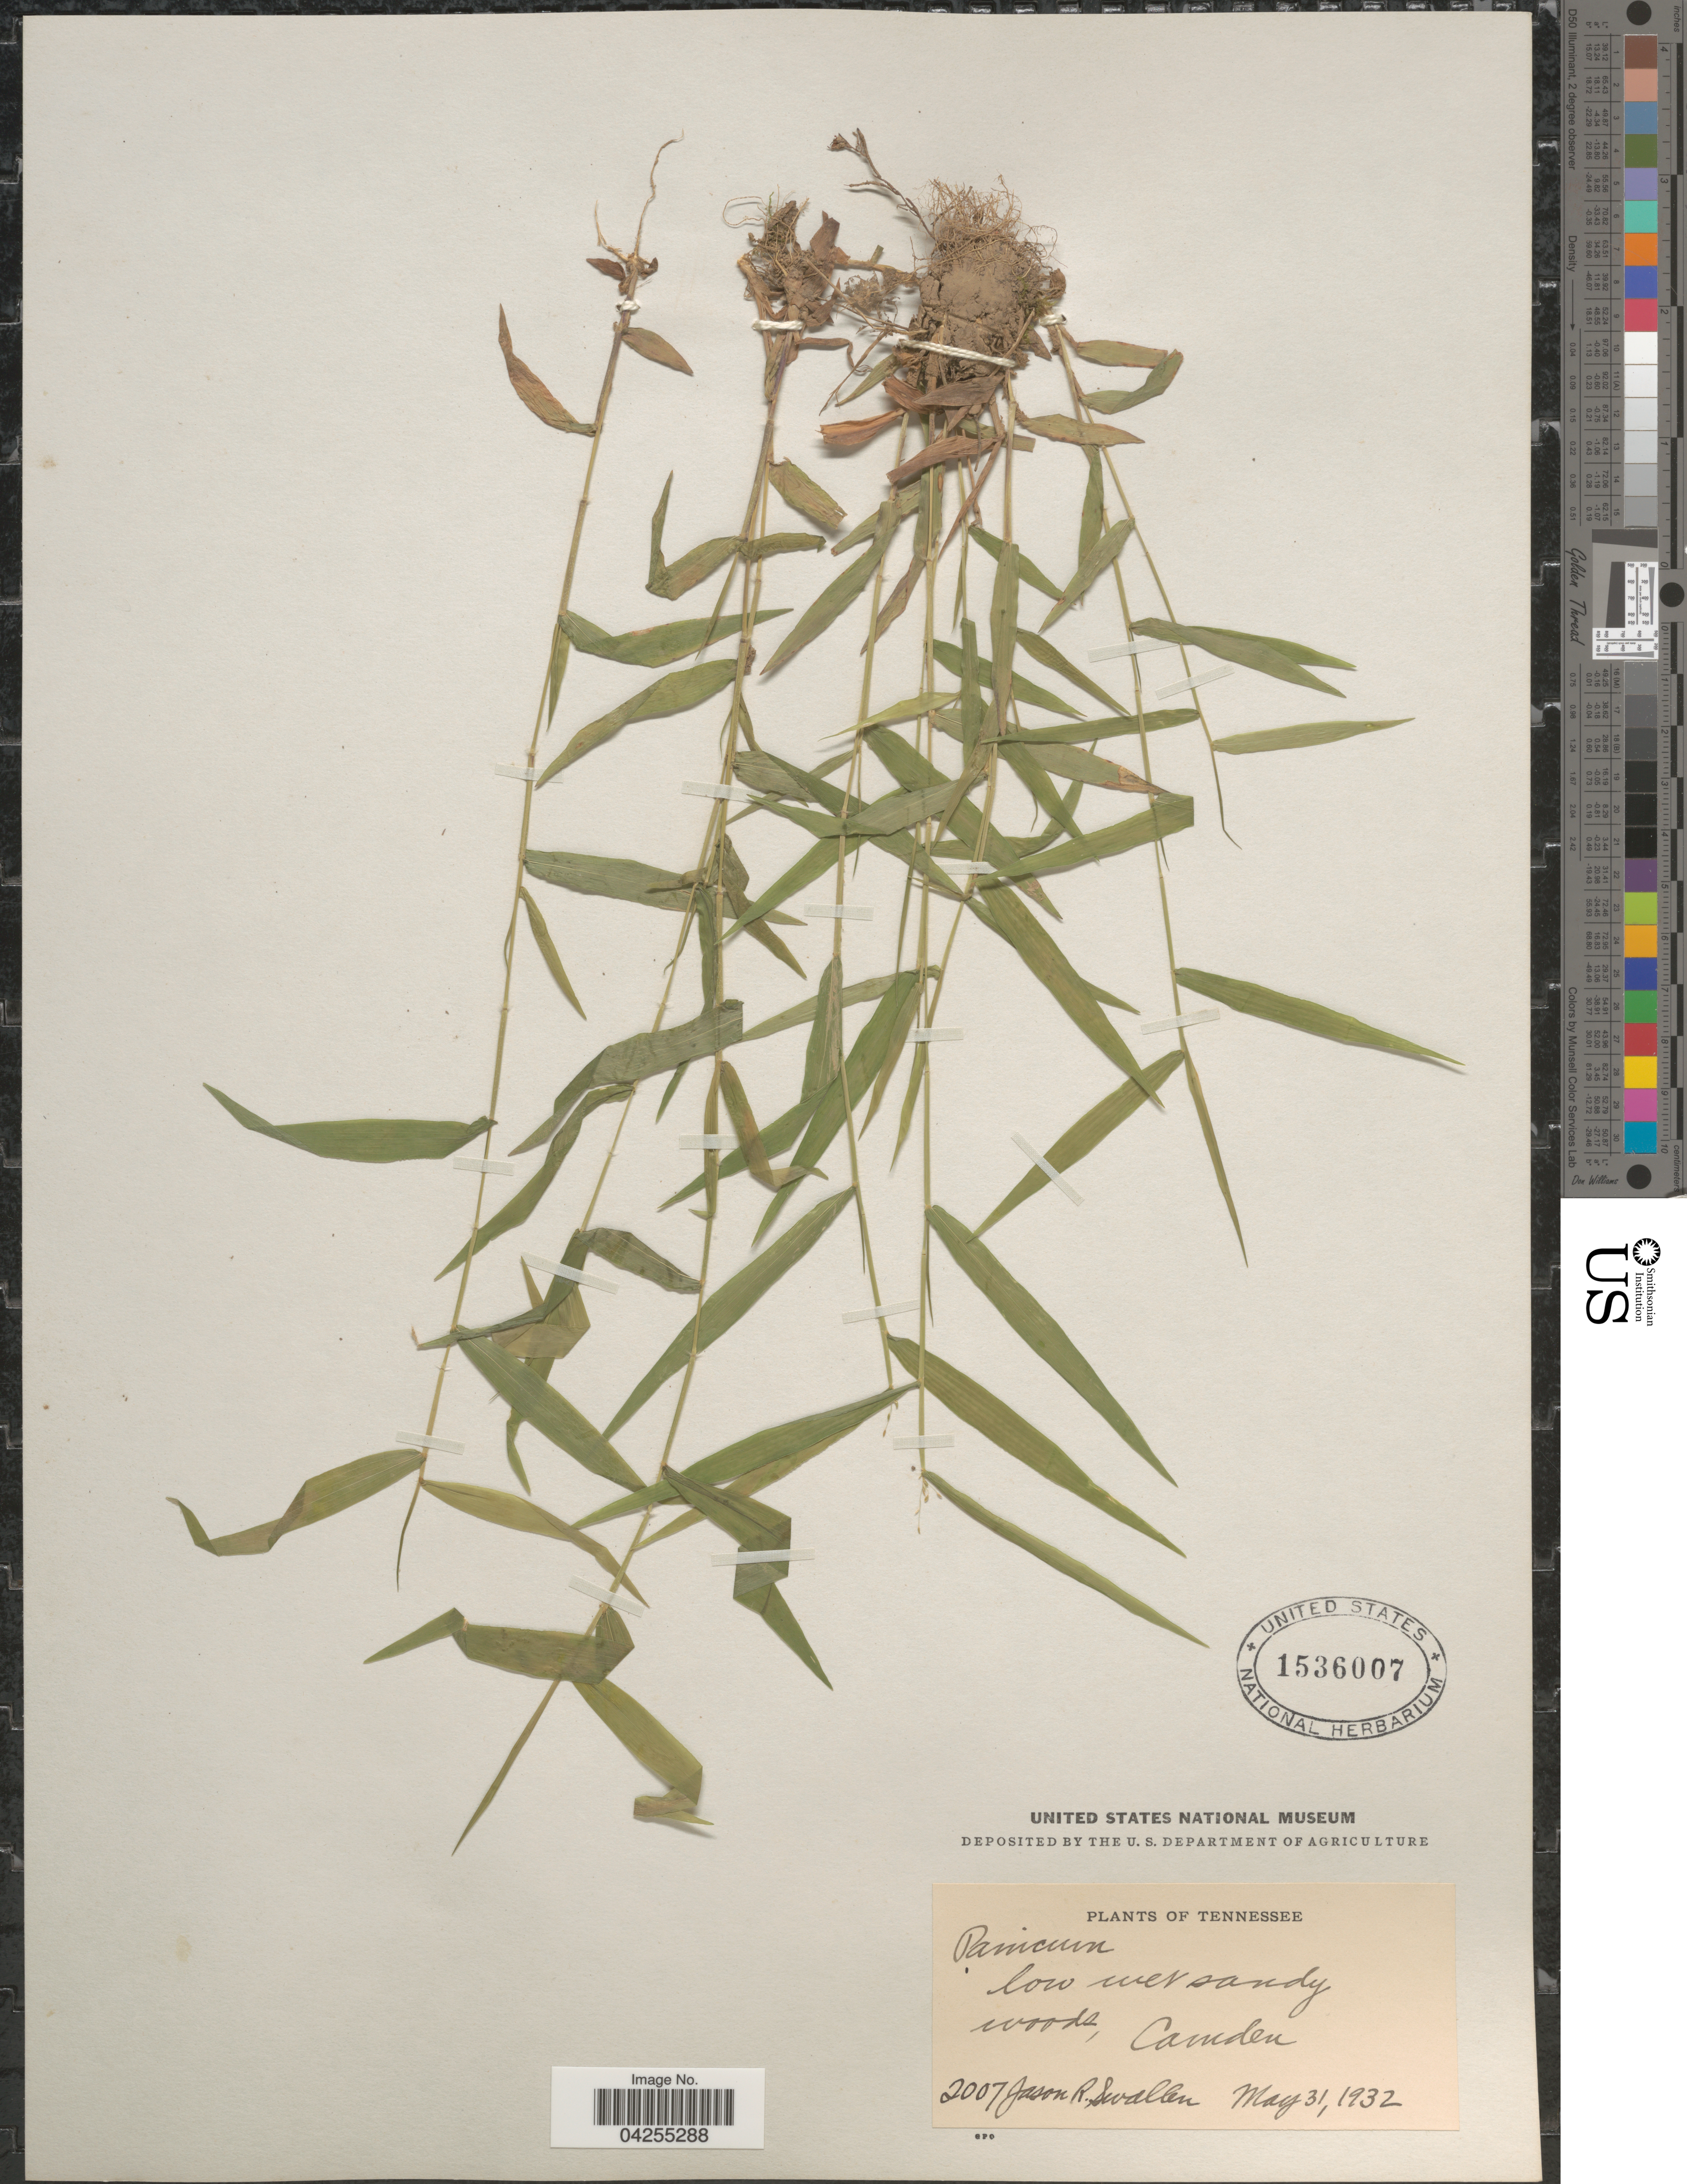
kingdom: Plantae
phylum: Tracheophyta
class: Liliopsida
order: Poales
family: Poaceae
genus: Dichanthelium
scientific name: Dichanthelium dichotomum var. dichotomum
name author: (L.) Gould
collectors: J. R. Swallen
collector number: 2007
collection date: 1932-05-31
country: United States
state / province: Tennessee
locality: Low wet sandy woods, Camden.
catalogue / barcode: US 1536007